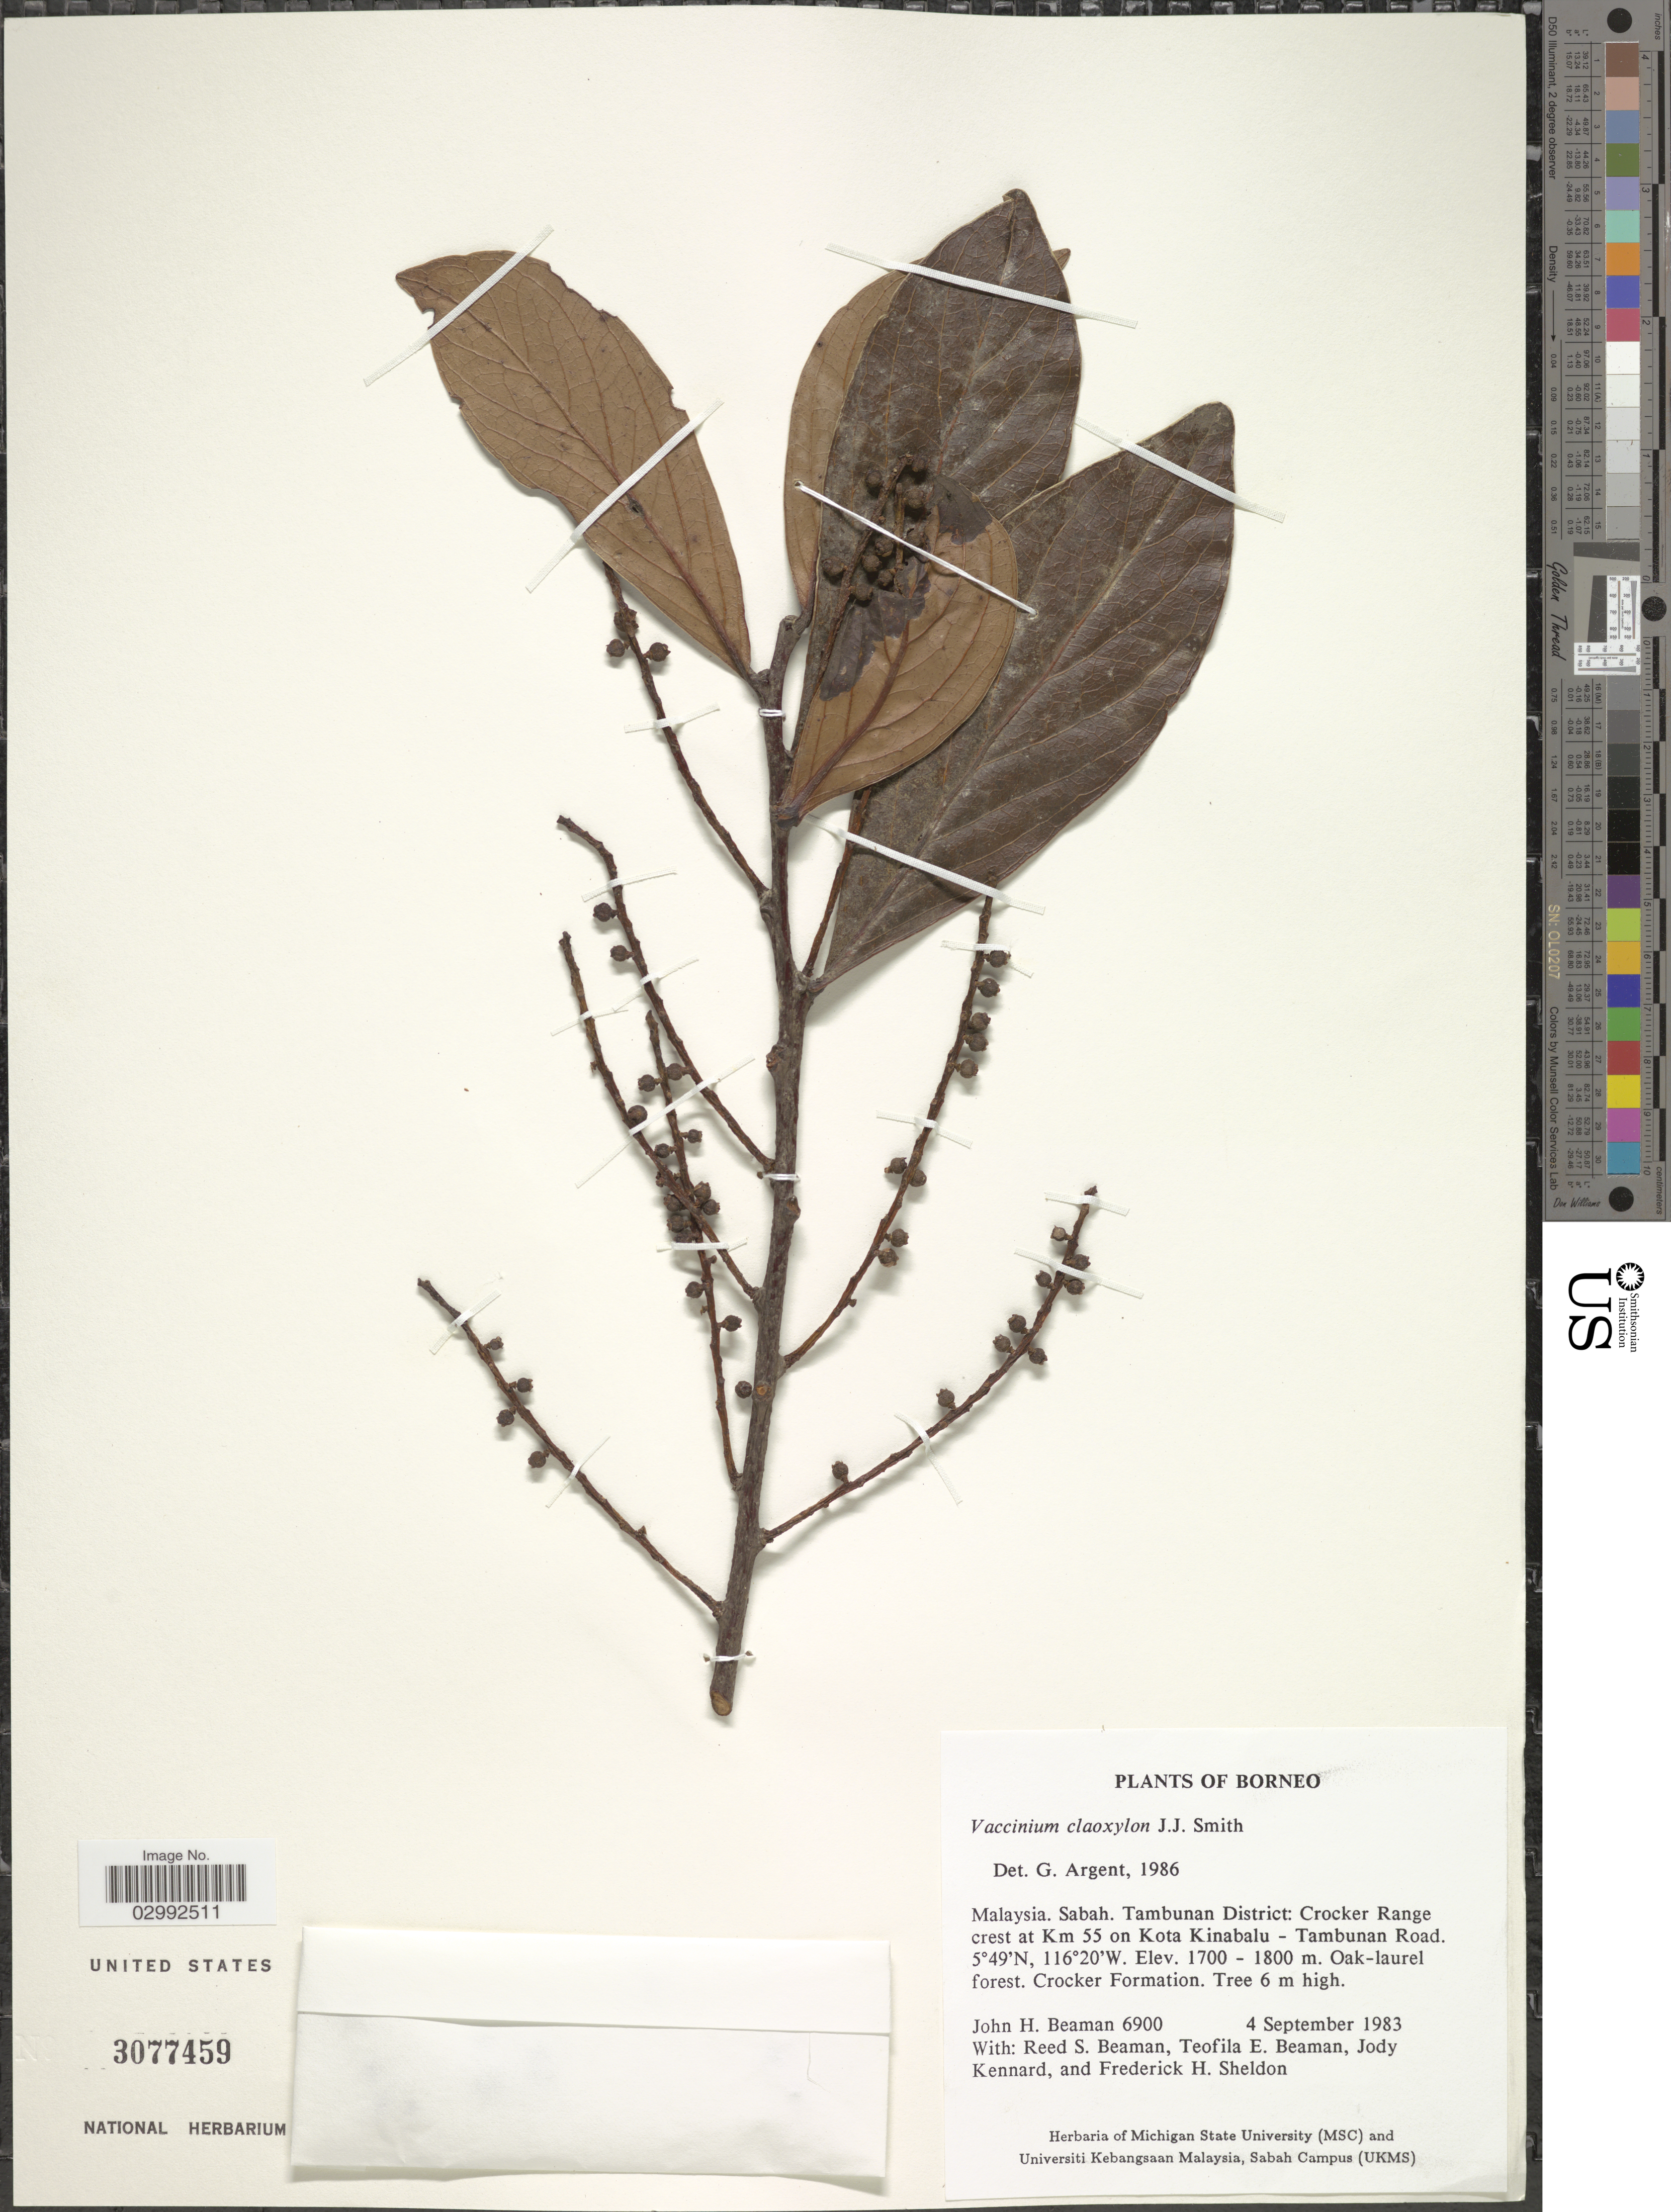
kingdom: Plantae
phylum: Tracheophyta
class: Magnoliopsida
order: Ericales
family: Ericaceae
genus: Vaccinium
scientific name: Vaccinium claoxylon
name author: J.J. Sm.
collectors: J. H. Beaman, R. S. Beaman, T. E. Beaman, J. Kennard & F. Sheldon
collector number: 6900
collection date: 1983-09-04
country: Malaysia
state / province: Sabah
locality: Tambunan District: Crocker Range crest at Km 55 on Kota Kinabalu - Tambunan Road.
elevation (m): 1700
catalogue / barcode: US 3077459